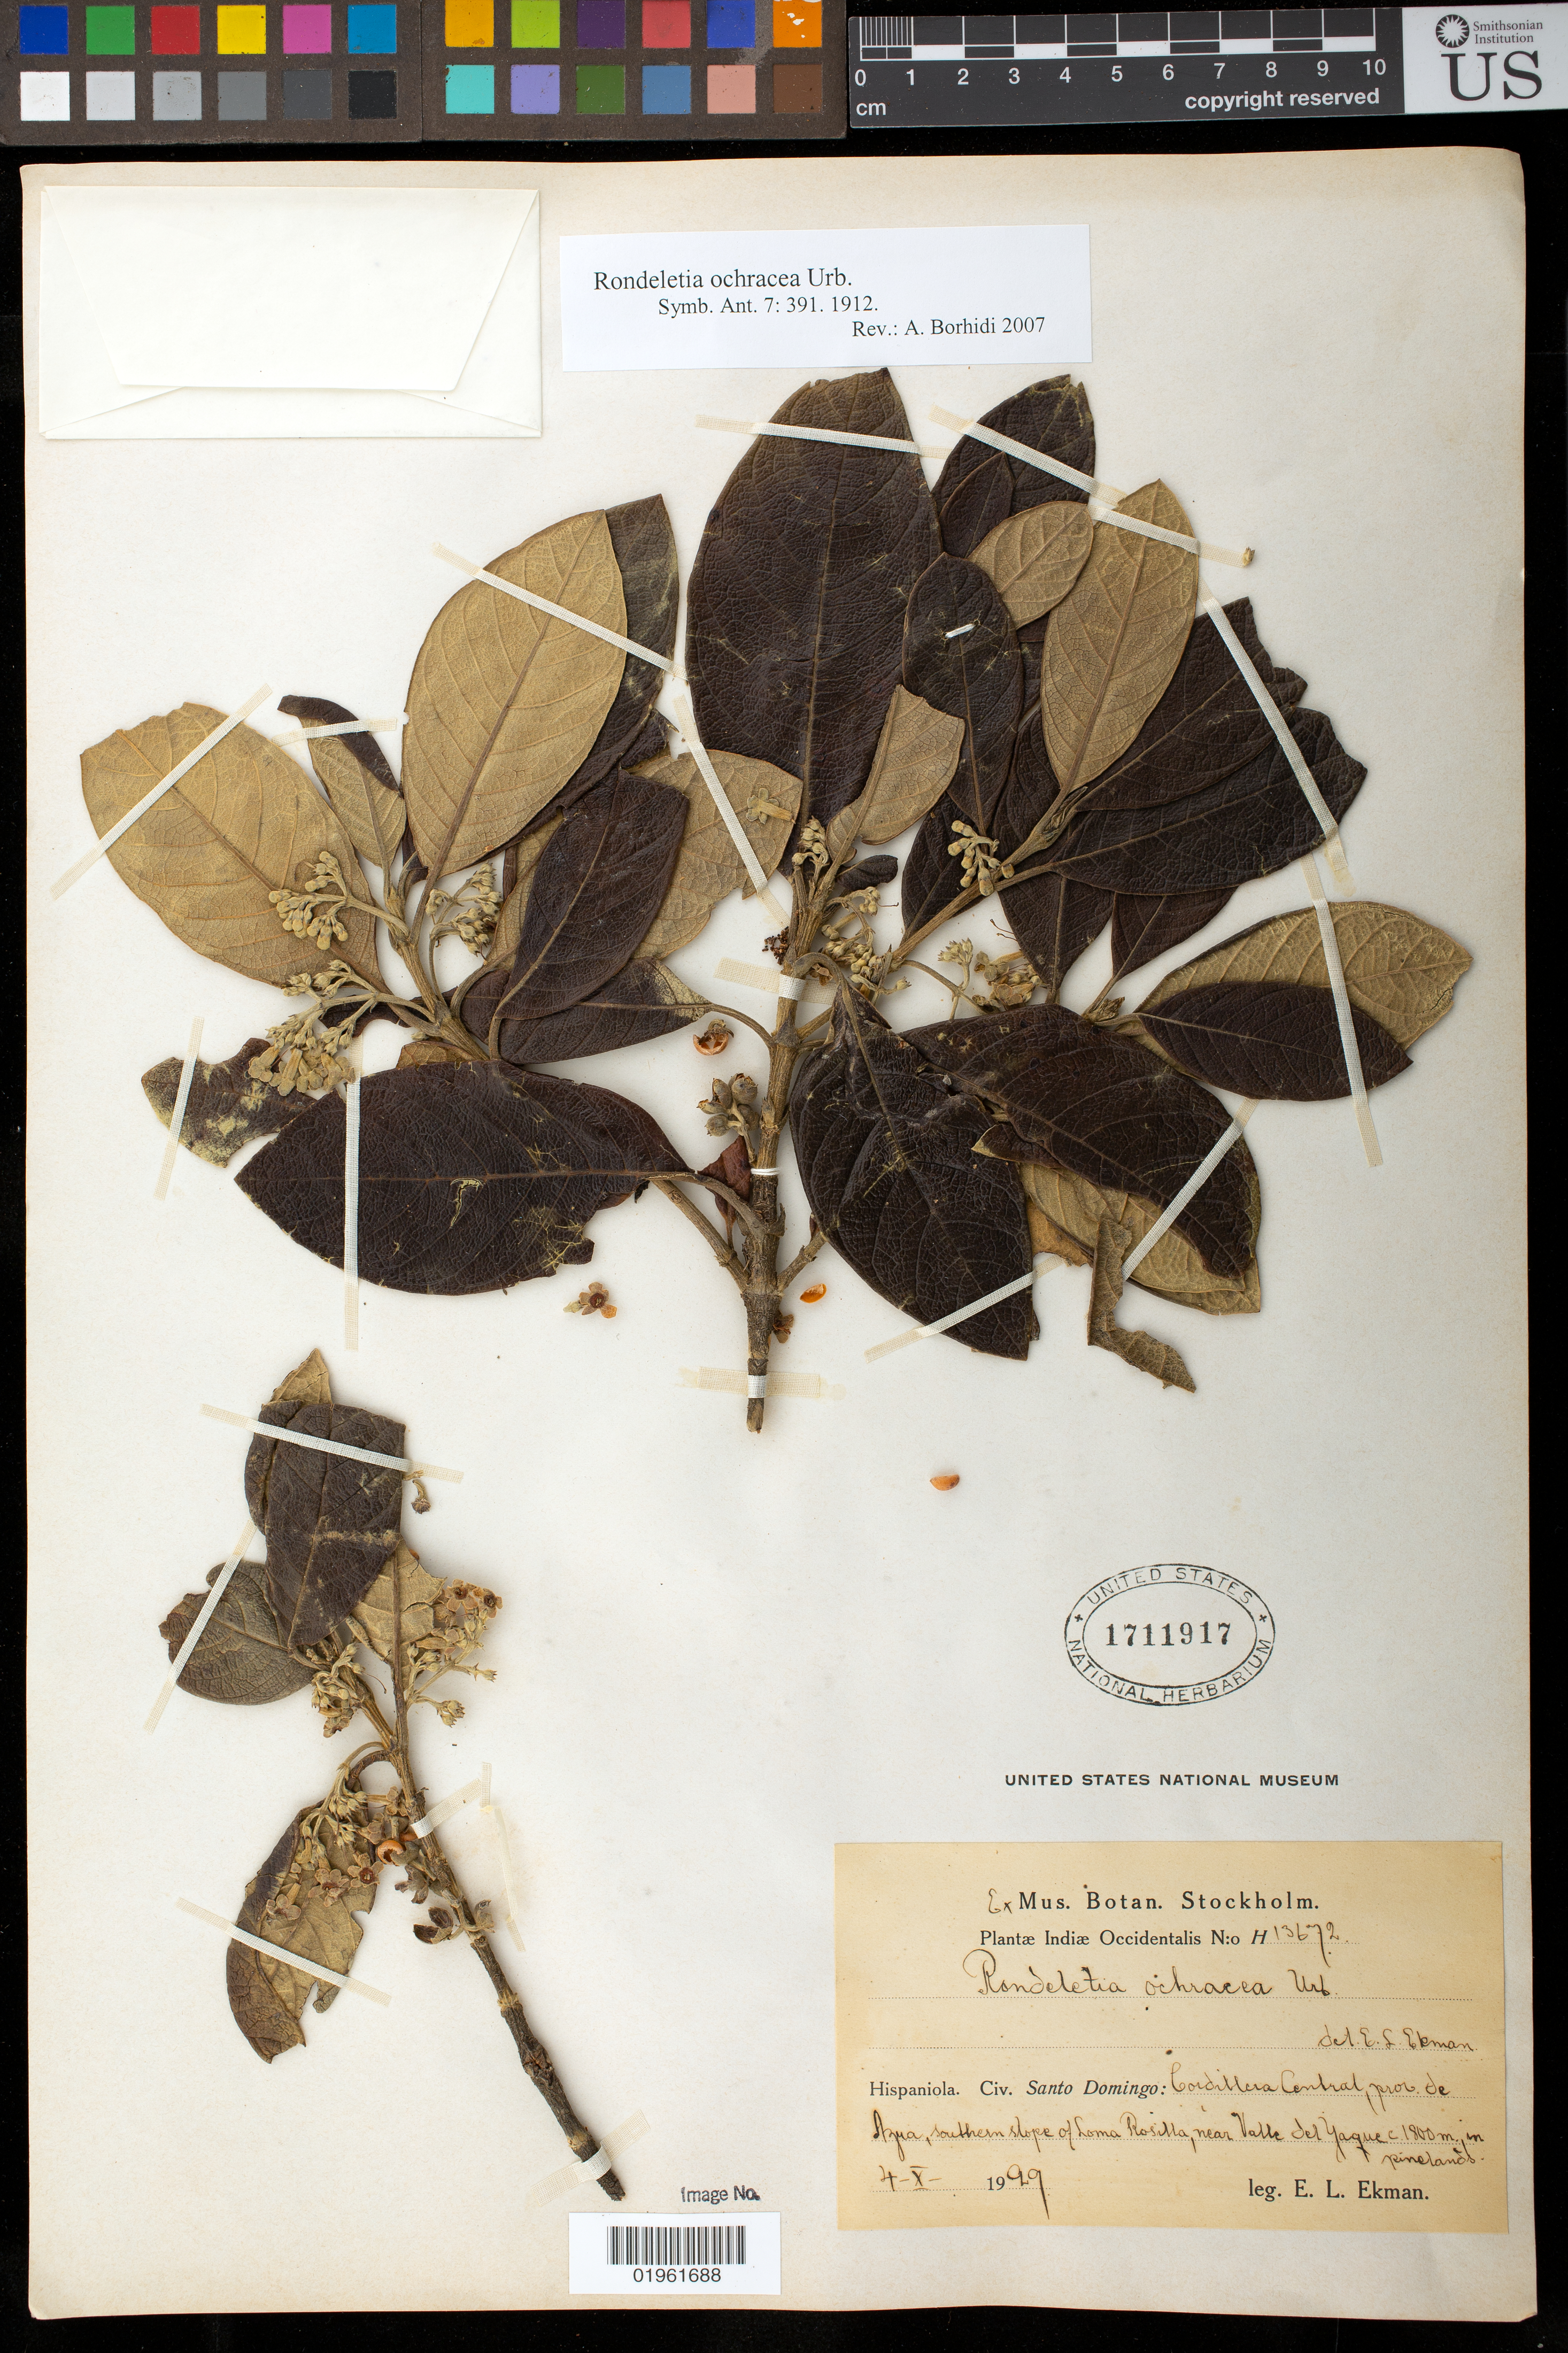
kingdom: Plantae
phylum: Tracheophyta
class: Magnoliopsida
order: Gentianales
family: Rubiaceae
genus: Rondeletia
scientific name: Rondeletia ochracea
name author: Urb.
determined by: Borhidi, Attila L.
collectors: E. L. Ekman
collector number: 13672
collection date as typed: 10 Apr 1929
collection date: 1929-04-10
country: Dominican Republic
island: Hispaniola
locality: southern slope of Loma Rosilla, near Valle del Yaque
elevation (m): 1800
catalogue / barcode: US 1711917